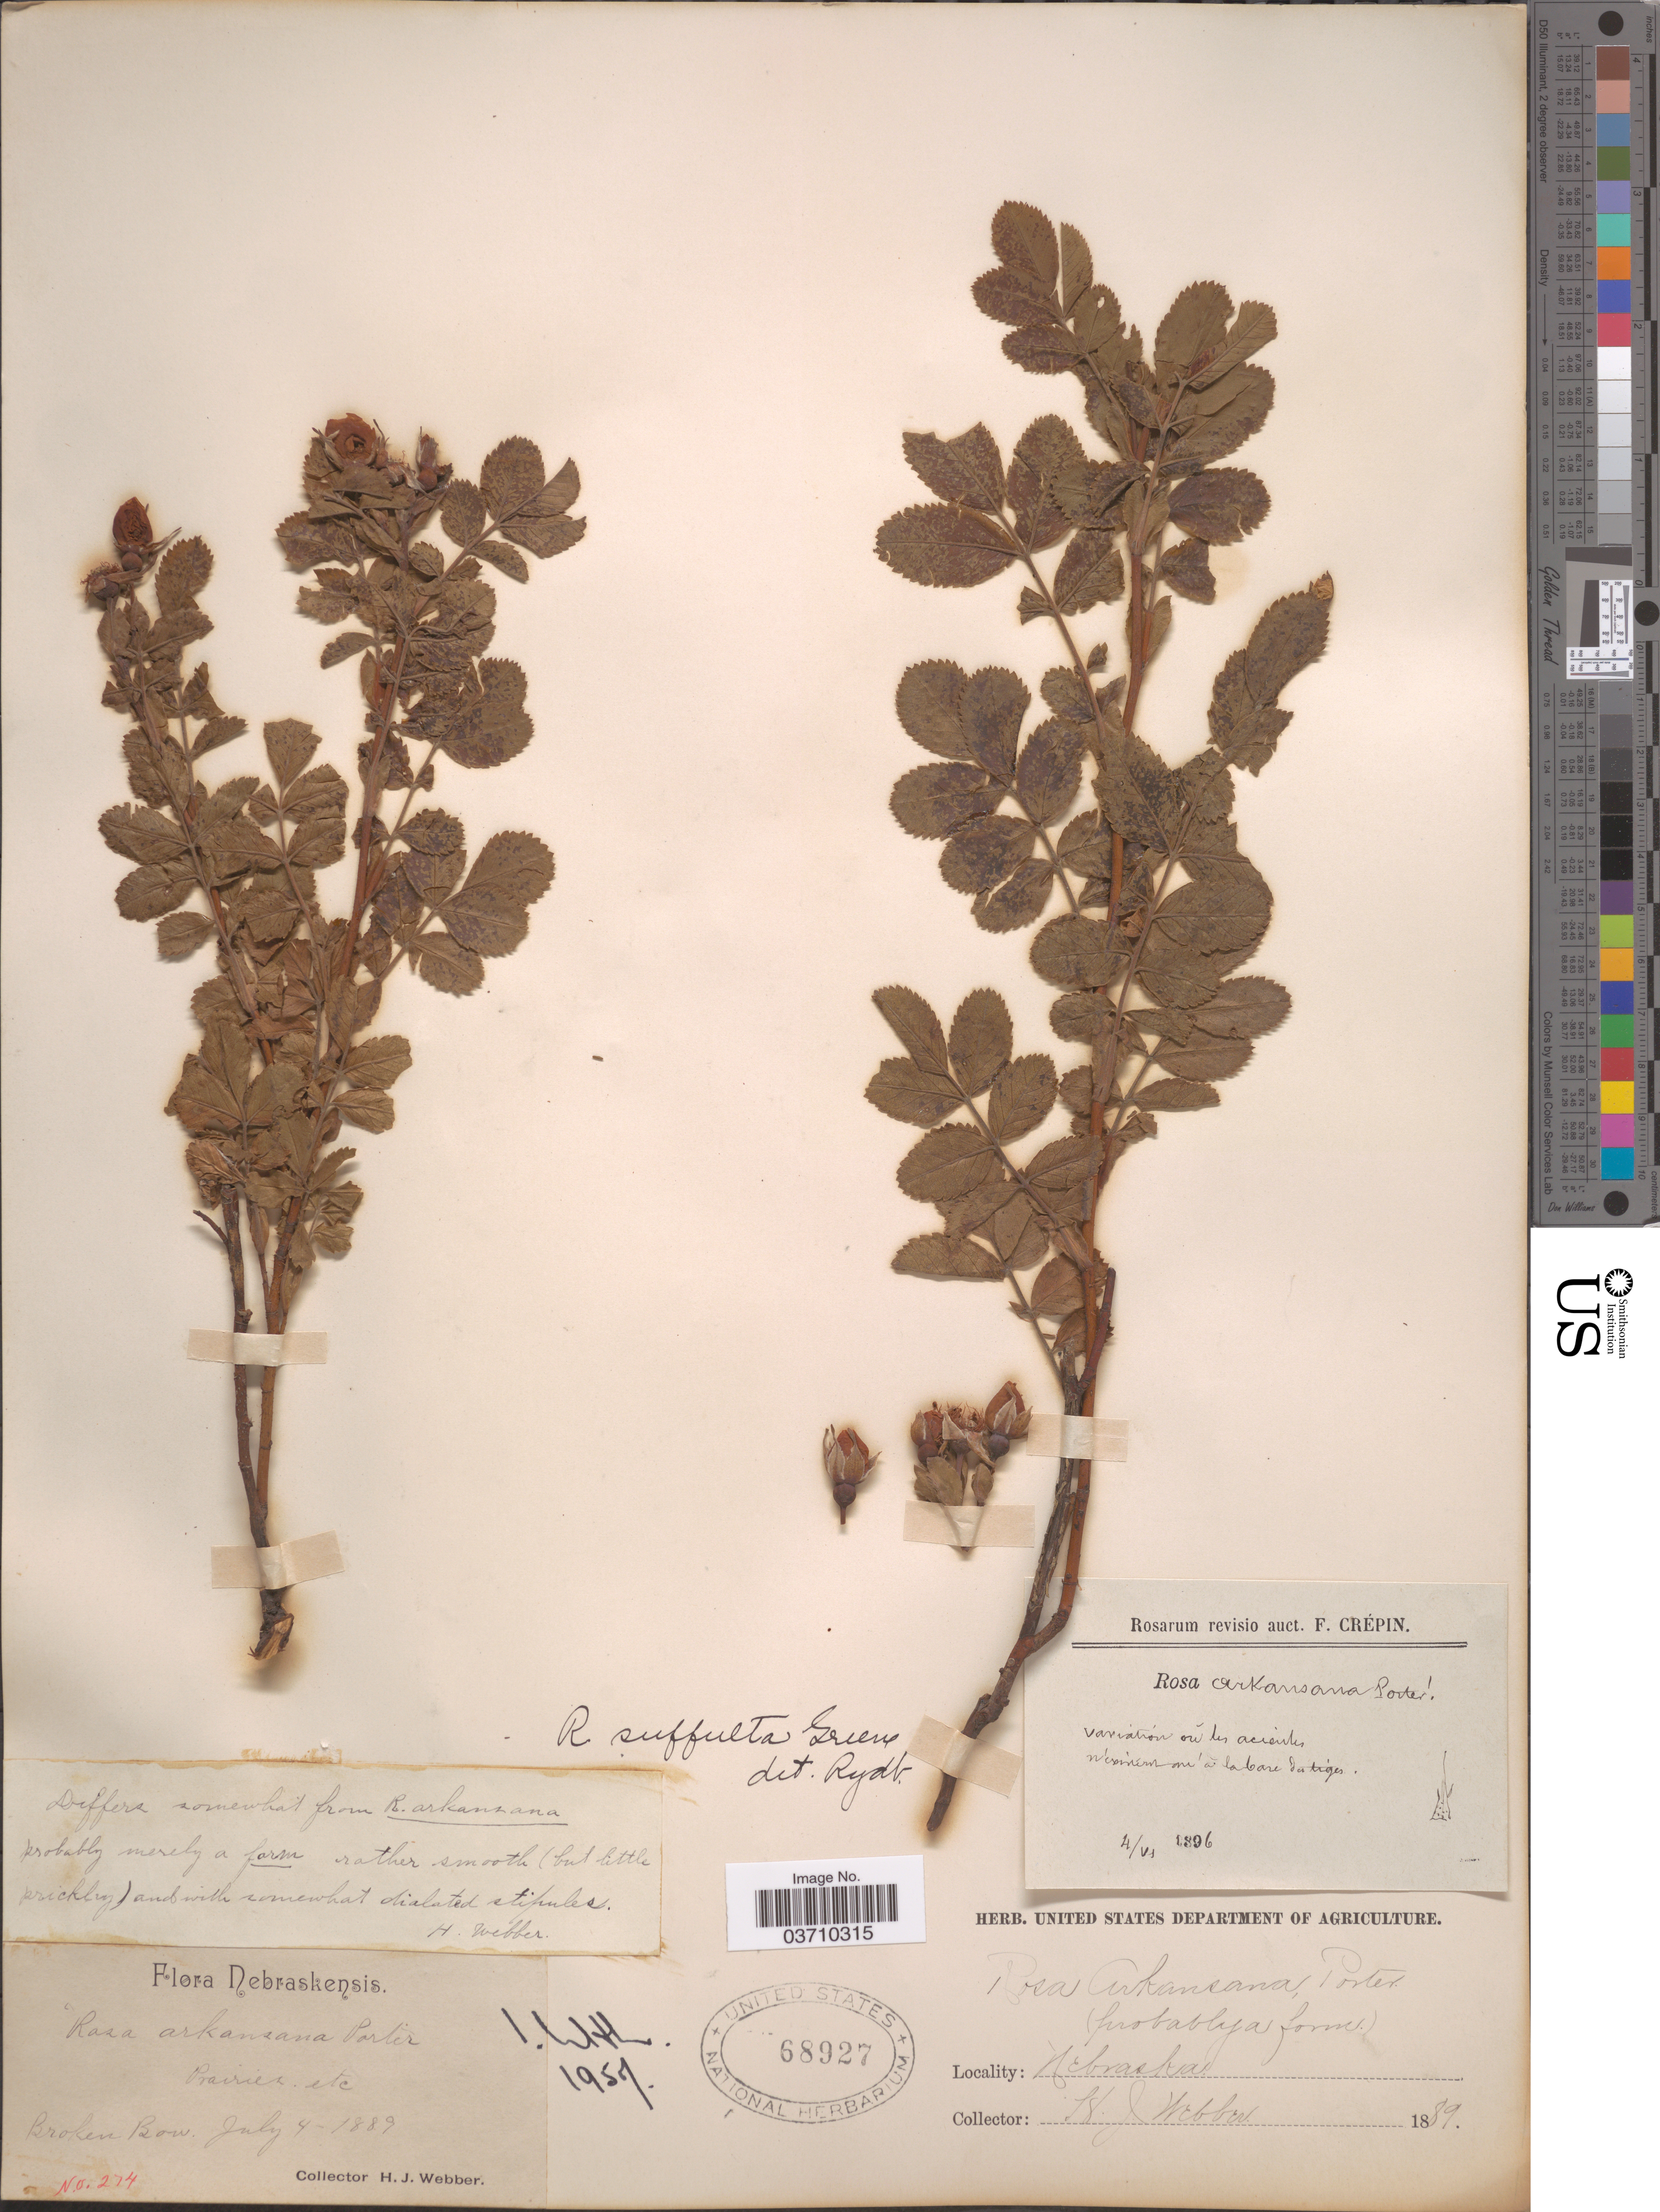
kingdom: Plantae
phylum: Tracheophyta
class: Magnoliopsida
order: Rosales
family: Rosaceae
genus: Rosa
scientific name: Rosa arkansana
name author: Porter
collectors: H. J. Weber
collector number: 274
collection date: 1889-07-04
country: United States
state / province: Nebraska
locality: Broken Bow.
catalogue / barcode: US 68927